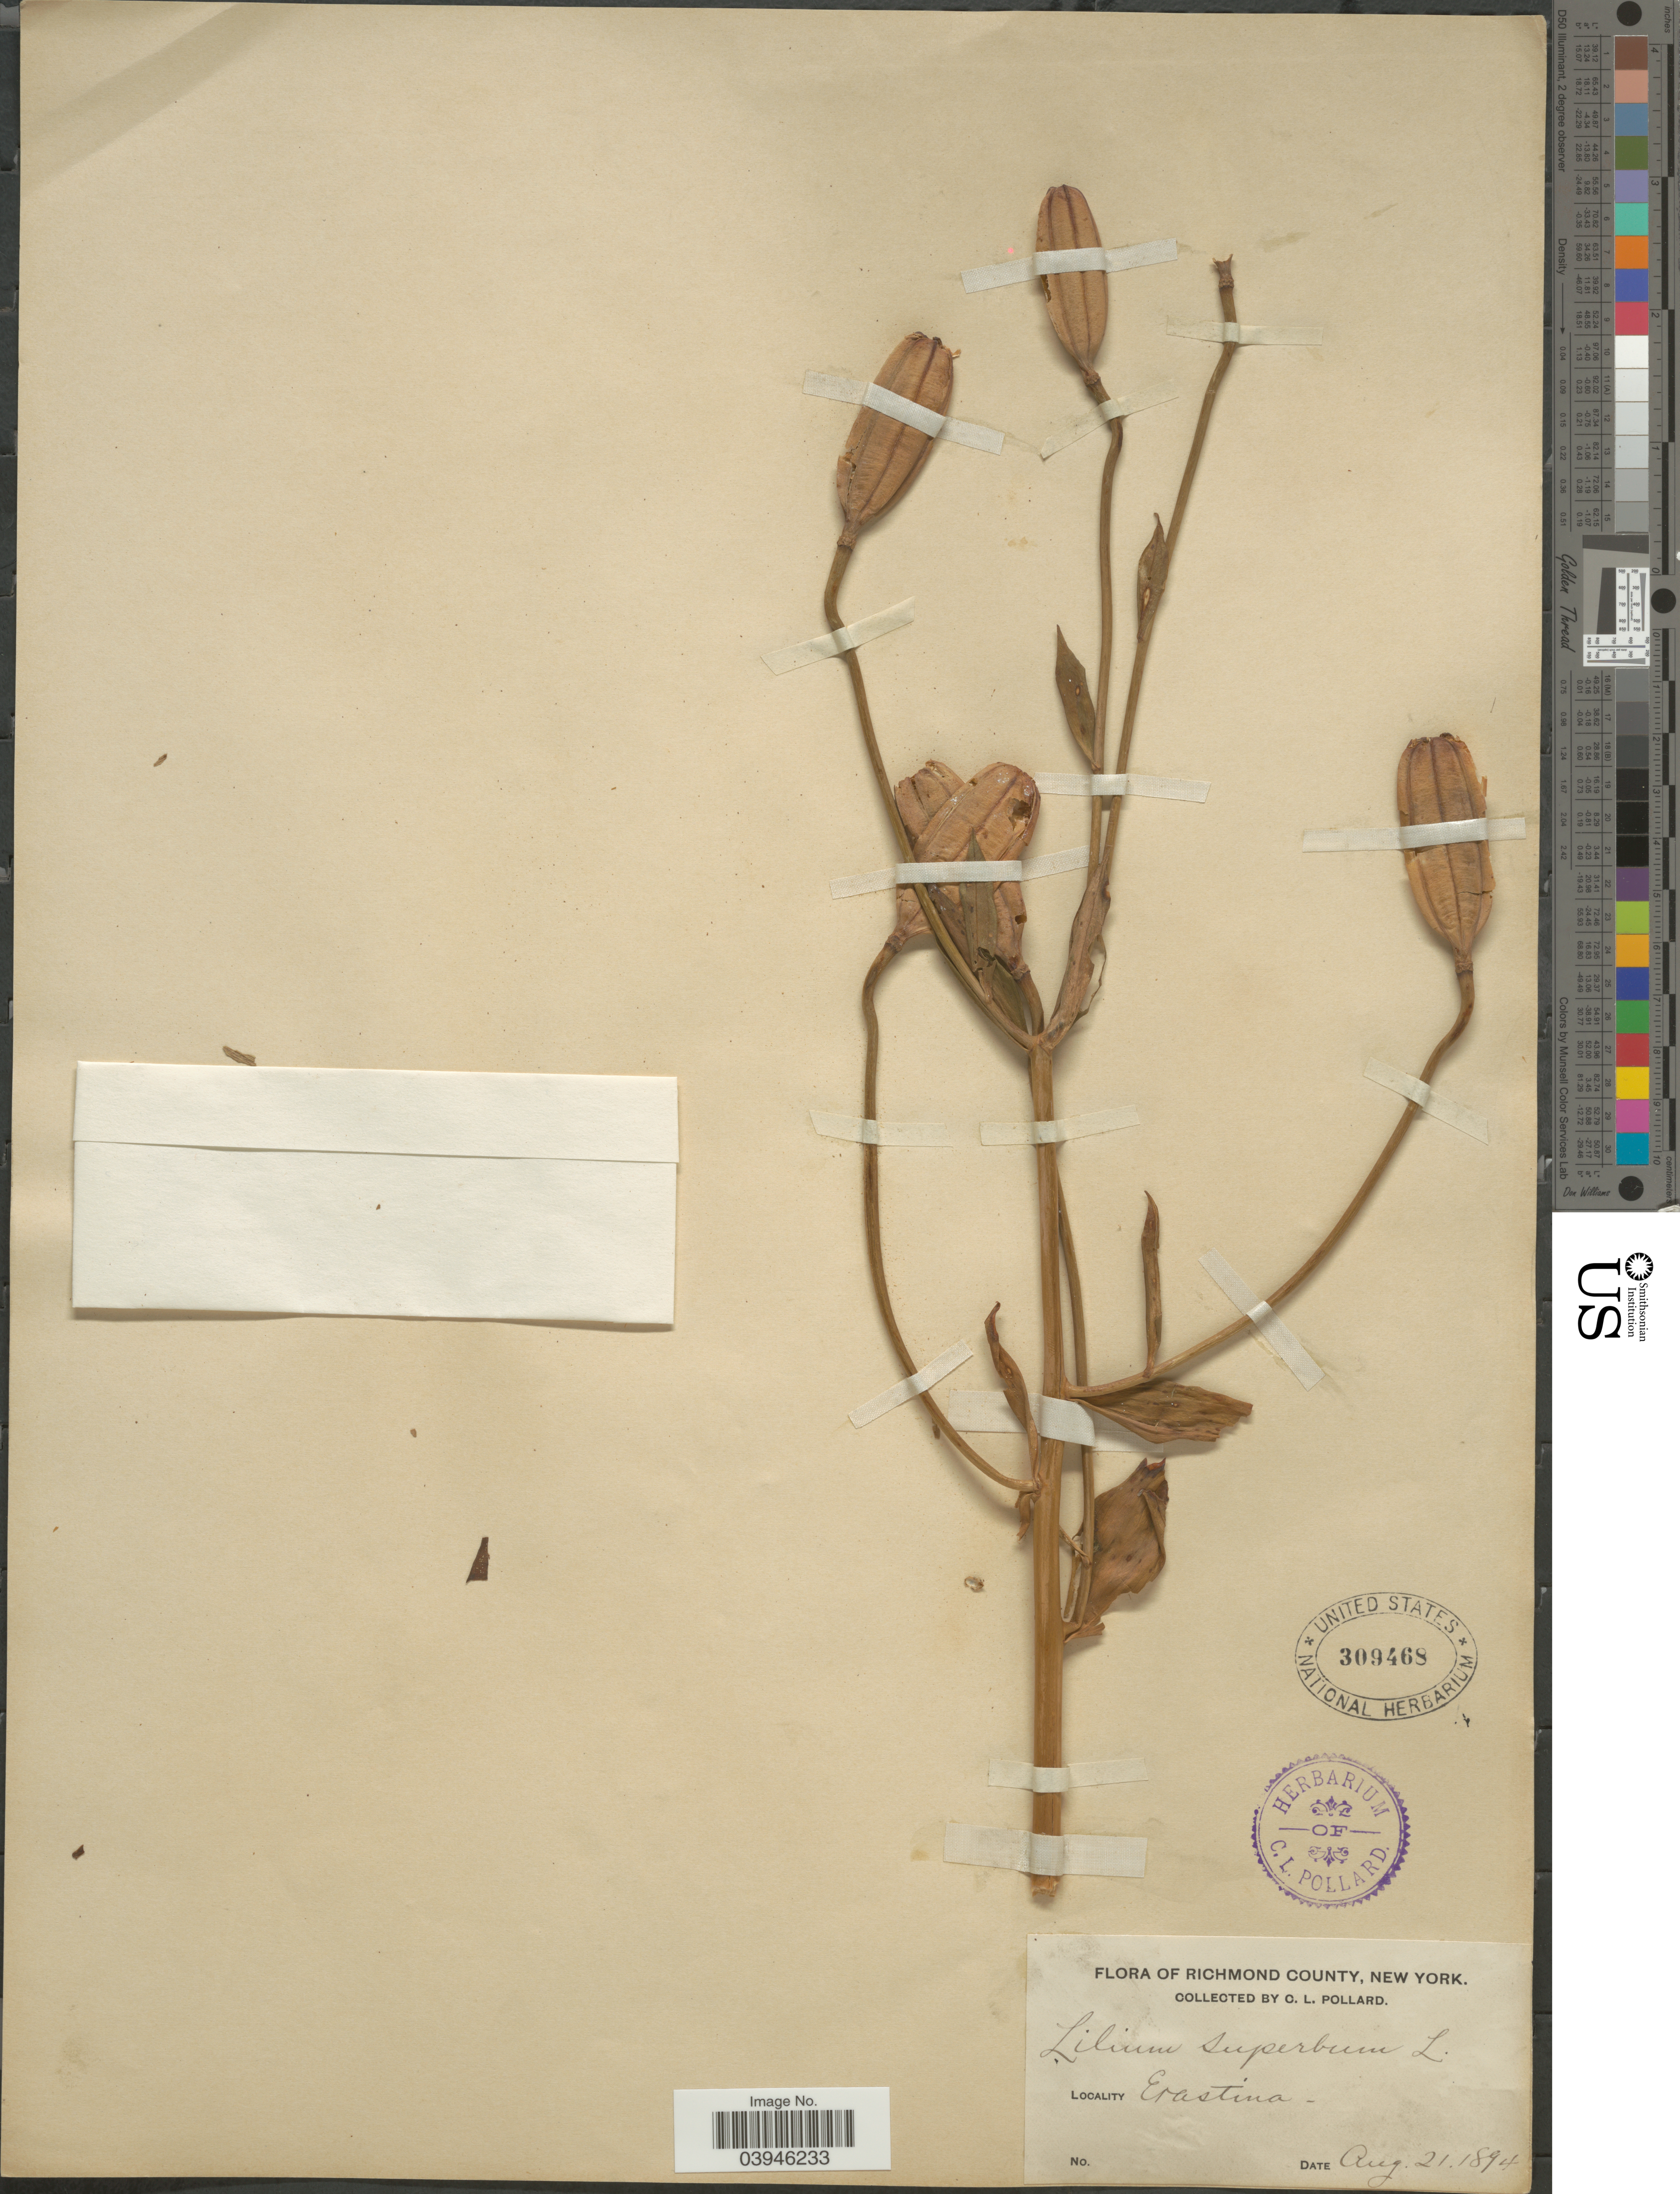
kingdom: Plantae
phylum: Tracheophyta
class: Liliopsida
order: Liliales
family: Liliaceae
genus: Lilium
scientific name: Lilium superbum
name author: L.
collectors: C. L. Pollard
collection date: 1894-08-21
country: United States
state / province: New York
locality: Richmond County. Erastina.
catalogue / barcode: US 309468